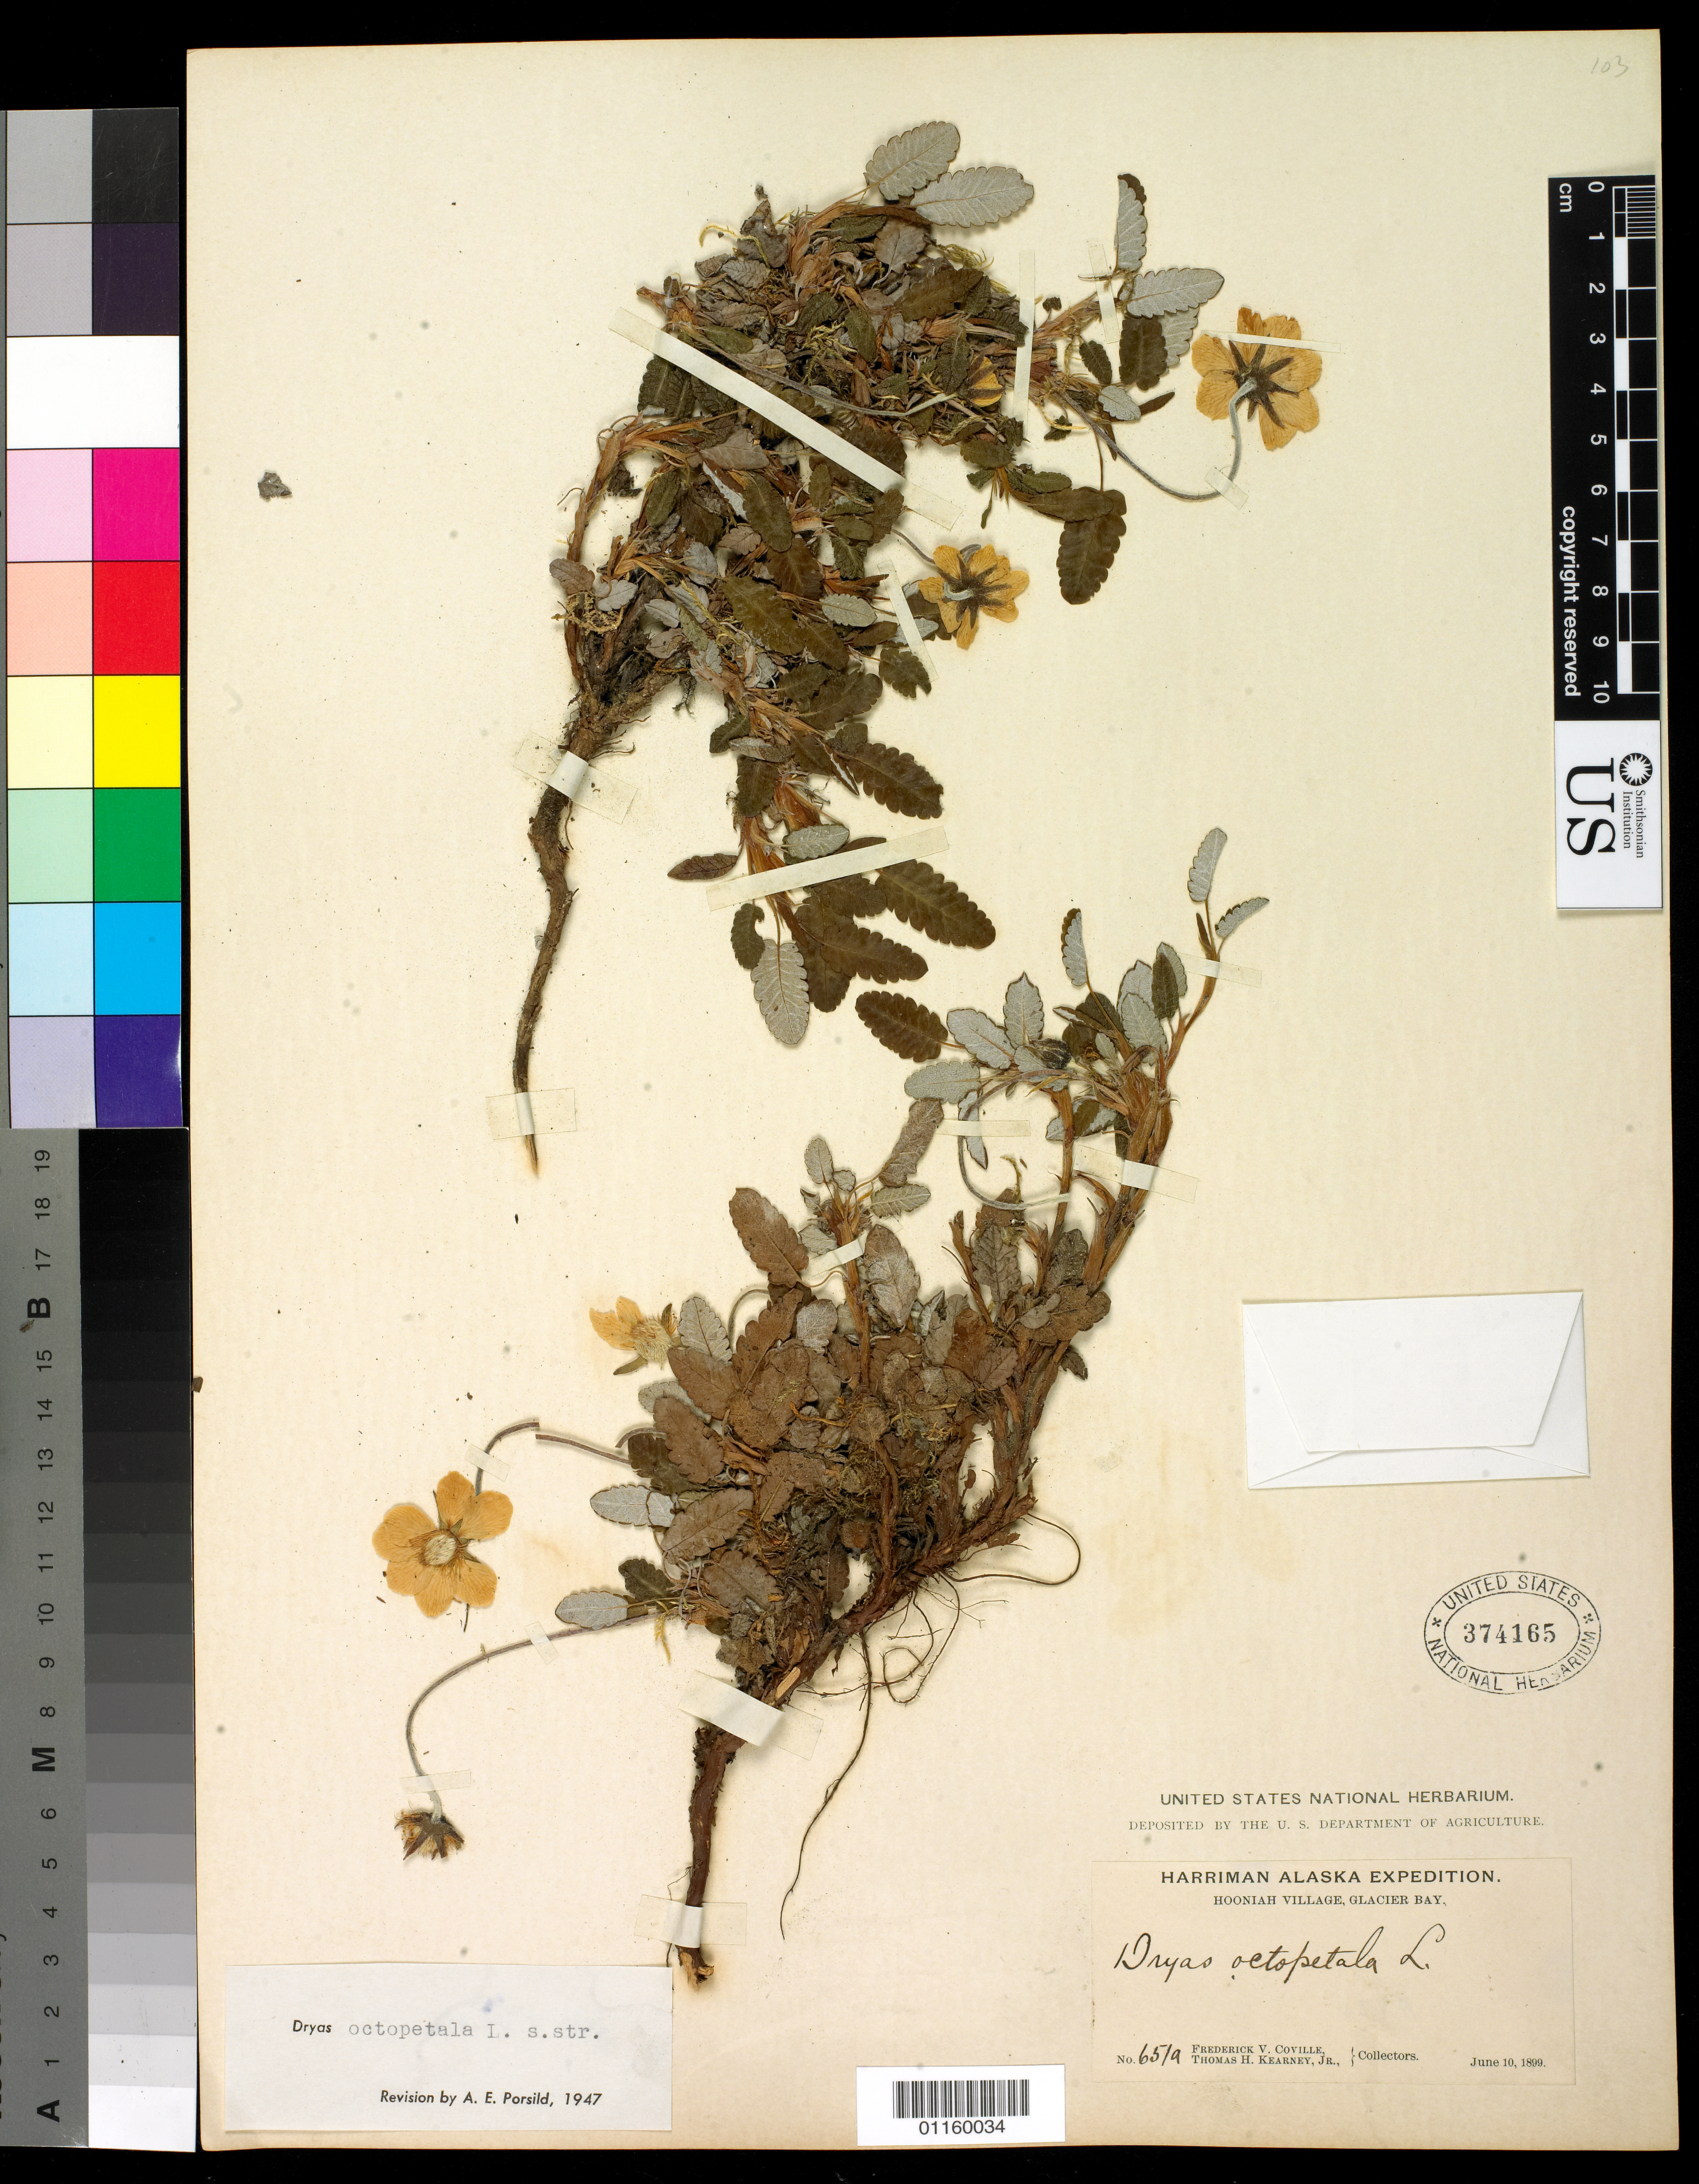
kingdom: Plantae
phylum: Tracheophyta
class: Magnoliopsida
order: Rosales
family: Rosaceae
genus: Dryas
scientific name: Dryas octopetala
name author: L.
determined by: Porsild, A. E.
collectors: F. V. Coville & T. H. Kearney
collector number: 651a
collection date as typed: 10 Jun 1899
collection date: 1899-06-10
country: United States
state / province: Alaska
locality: Hooniah Village, Glacier Bay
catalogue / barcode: US 374165